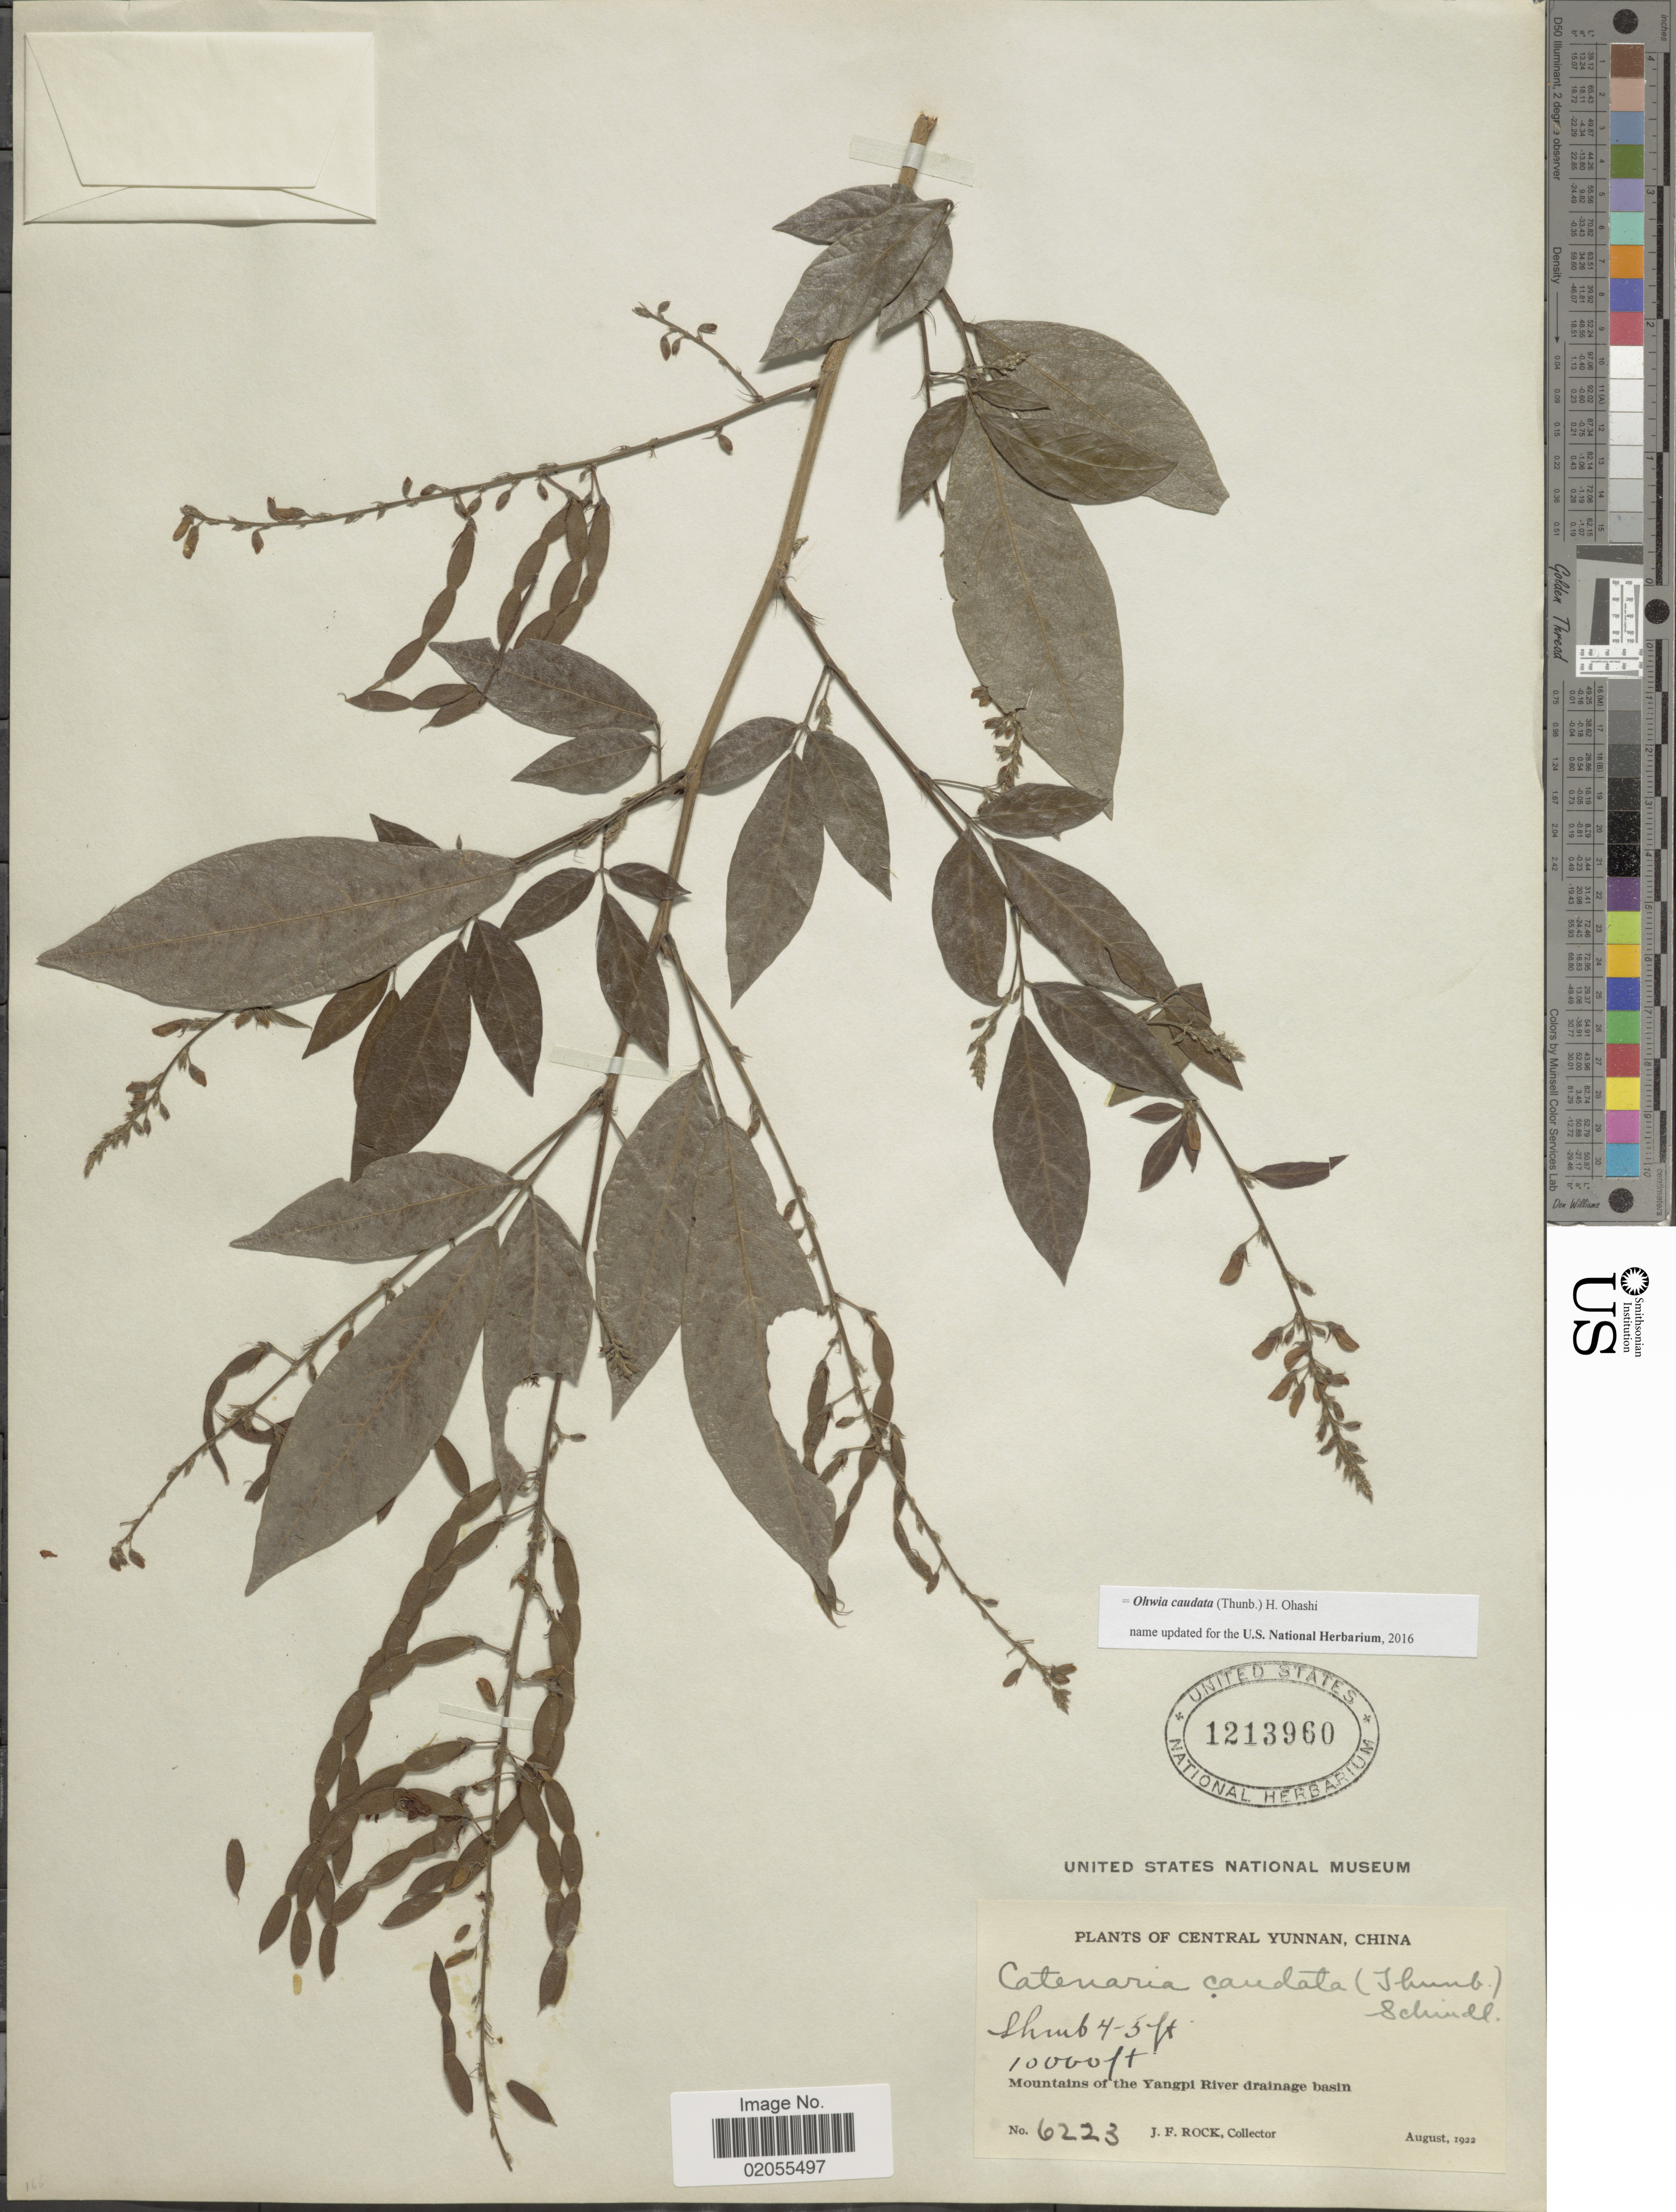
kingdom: Plantae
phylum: Tracheophyta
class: Magnoliopsida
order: Fabales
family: Fabaceae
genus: Ohwia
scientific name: Ohwia caudata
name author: (Thunb.) H. Ohashi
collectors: J. Rock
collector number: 6223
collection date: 1922-08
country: China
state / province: Yunnan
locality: Central Yunnan, mountains of the Yangpi River drainage basin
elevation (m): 3048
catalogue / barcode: US 1213960